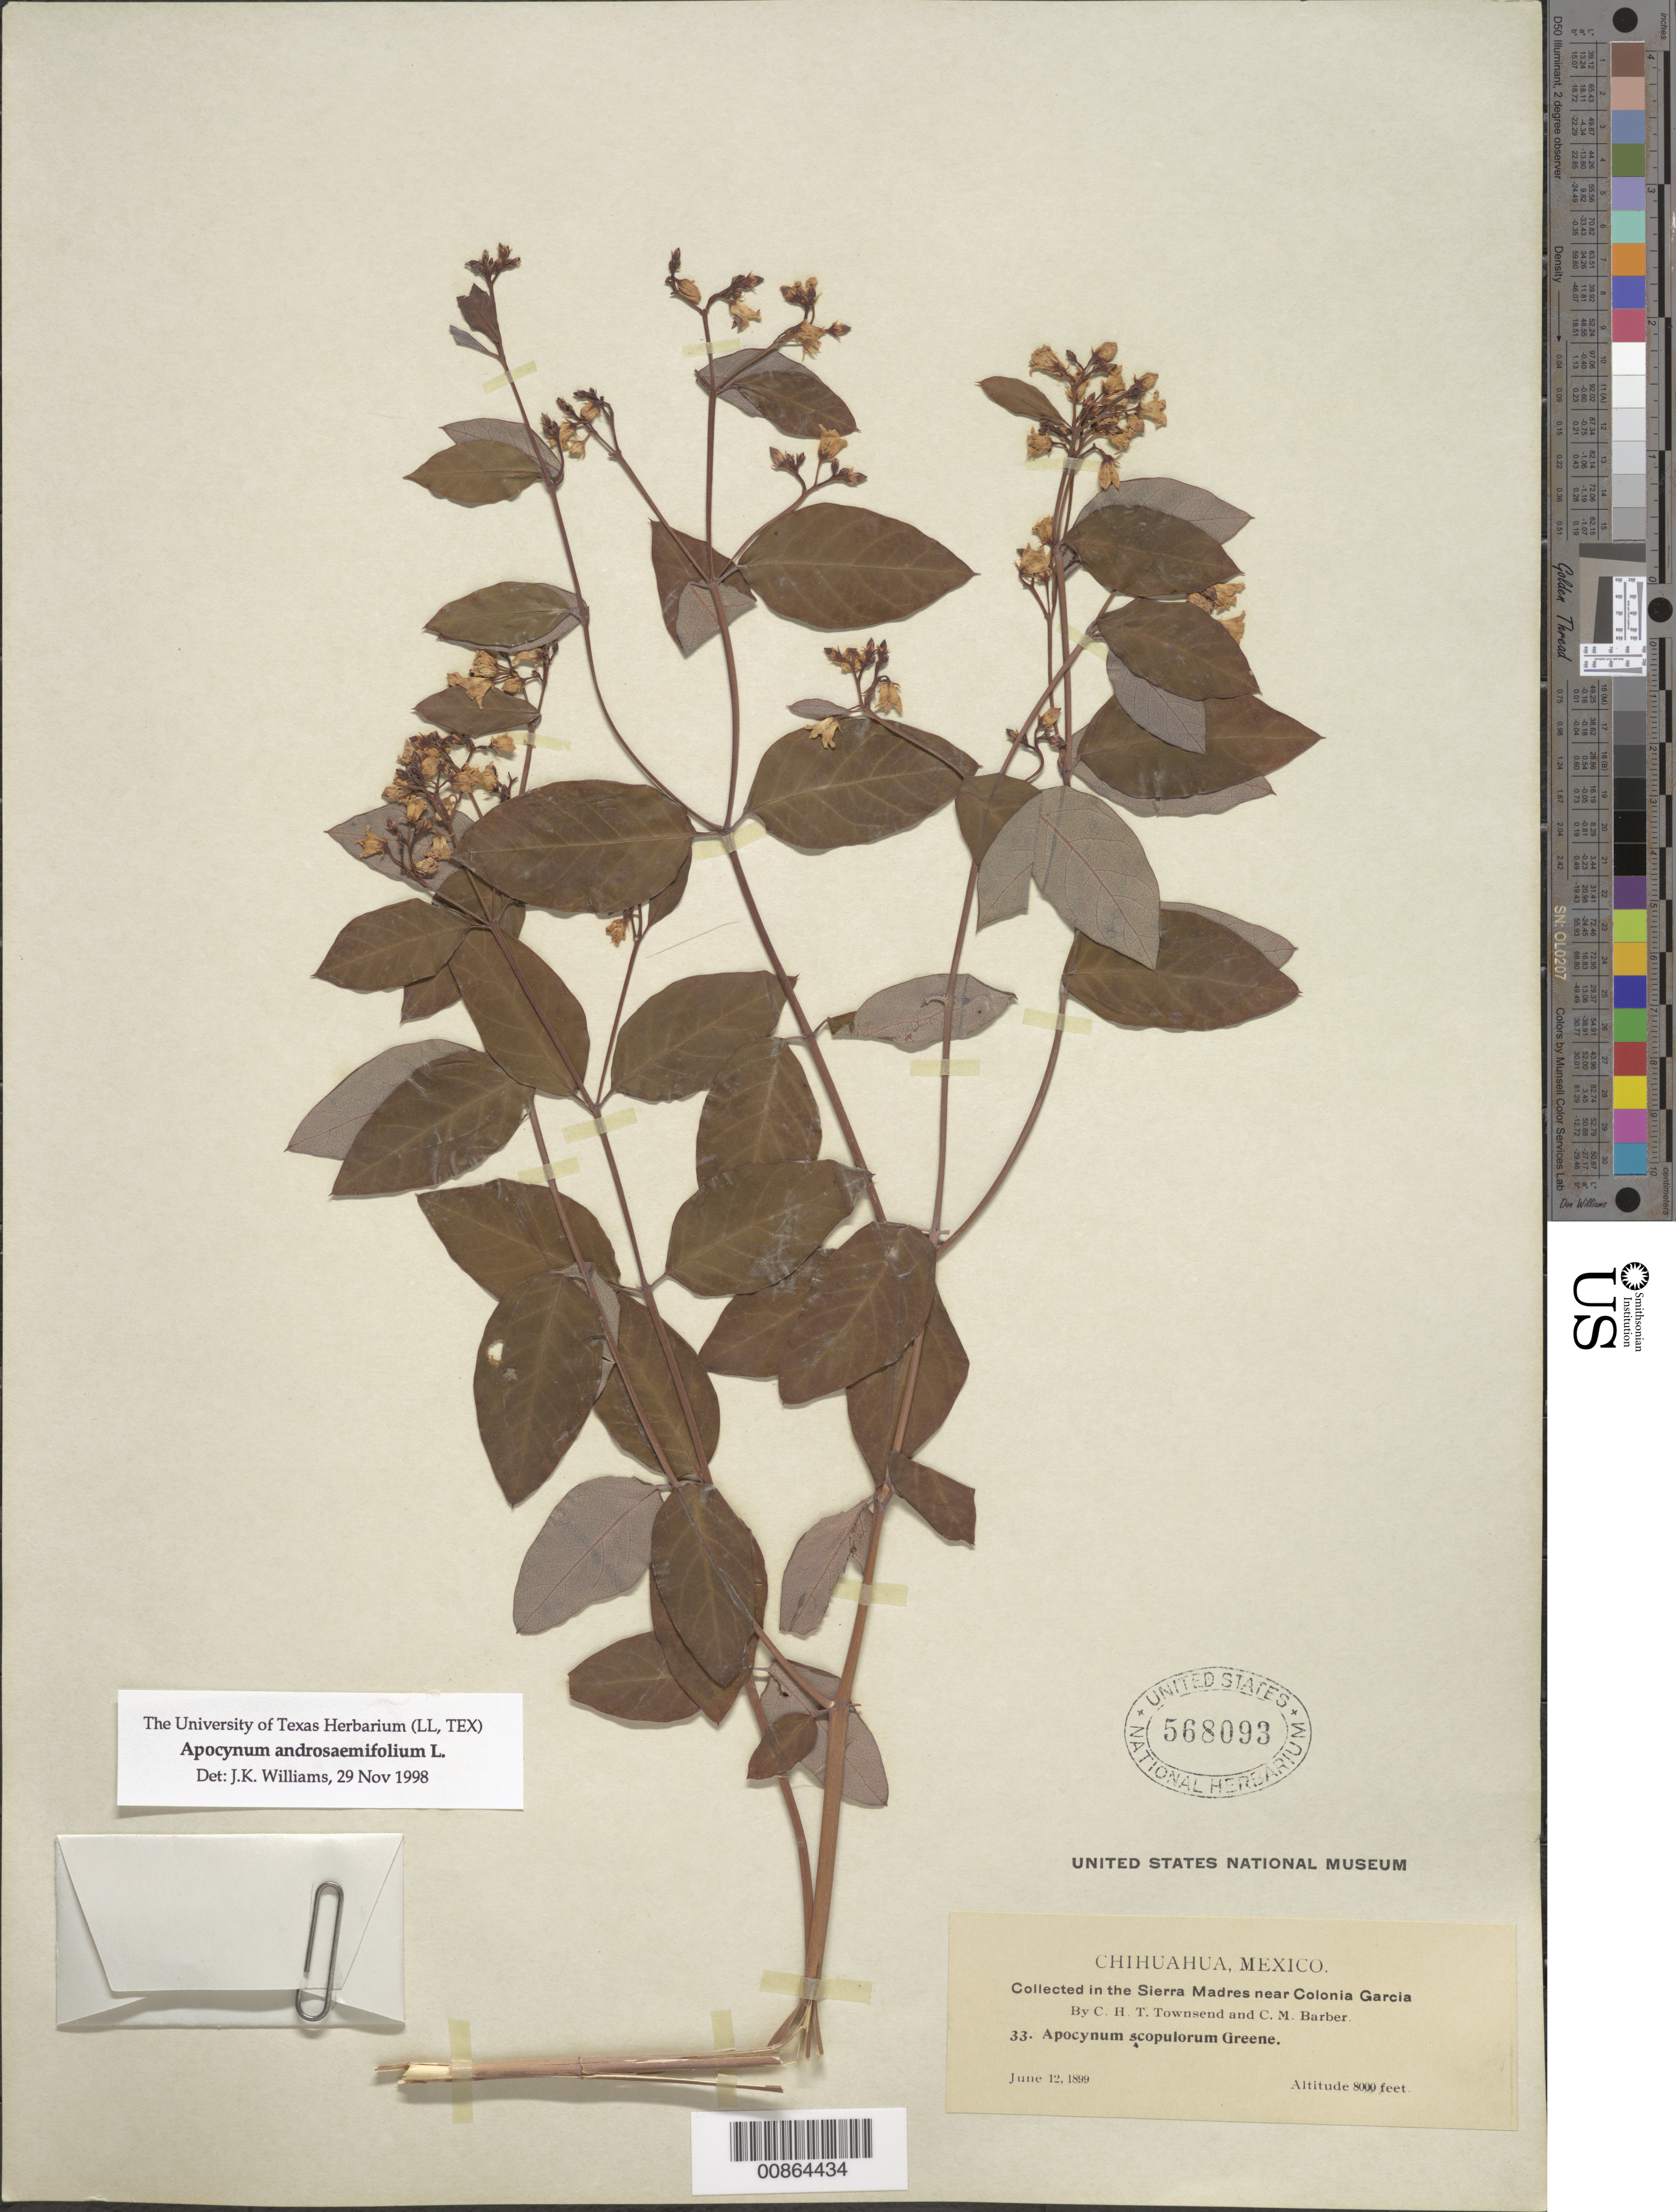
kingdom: Plantae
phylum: Tracheophyta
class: Magnoliopsida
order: Gentianales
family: Apocynaceae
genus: Apocynum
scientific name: Apocynum androsaemifolium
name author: L.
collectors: C. H. T. Townsend & C. Barber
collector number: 33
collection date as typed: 12 Jun 1899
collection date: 1899-06-12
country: Mexico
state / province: Chihuahua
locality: Sierra Madre near Colonia García.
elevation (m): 2438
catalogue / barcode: US 568093